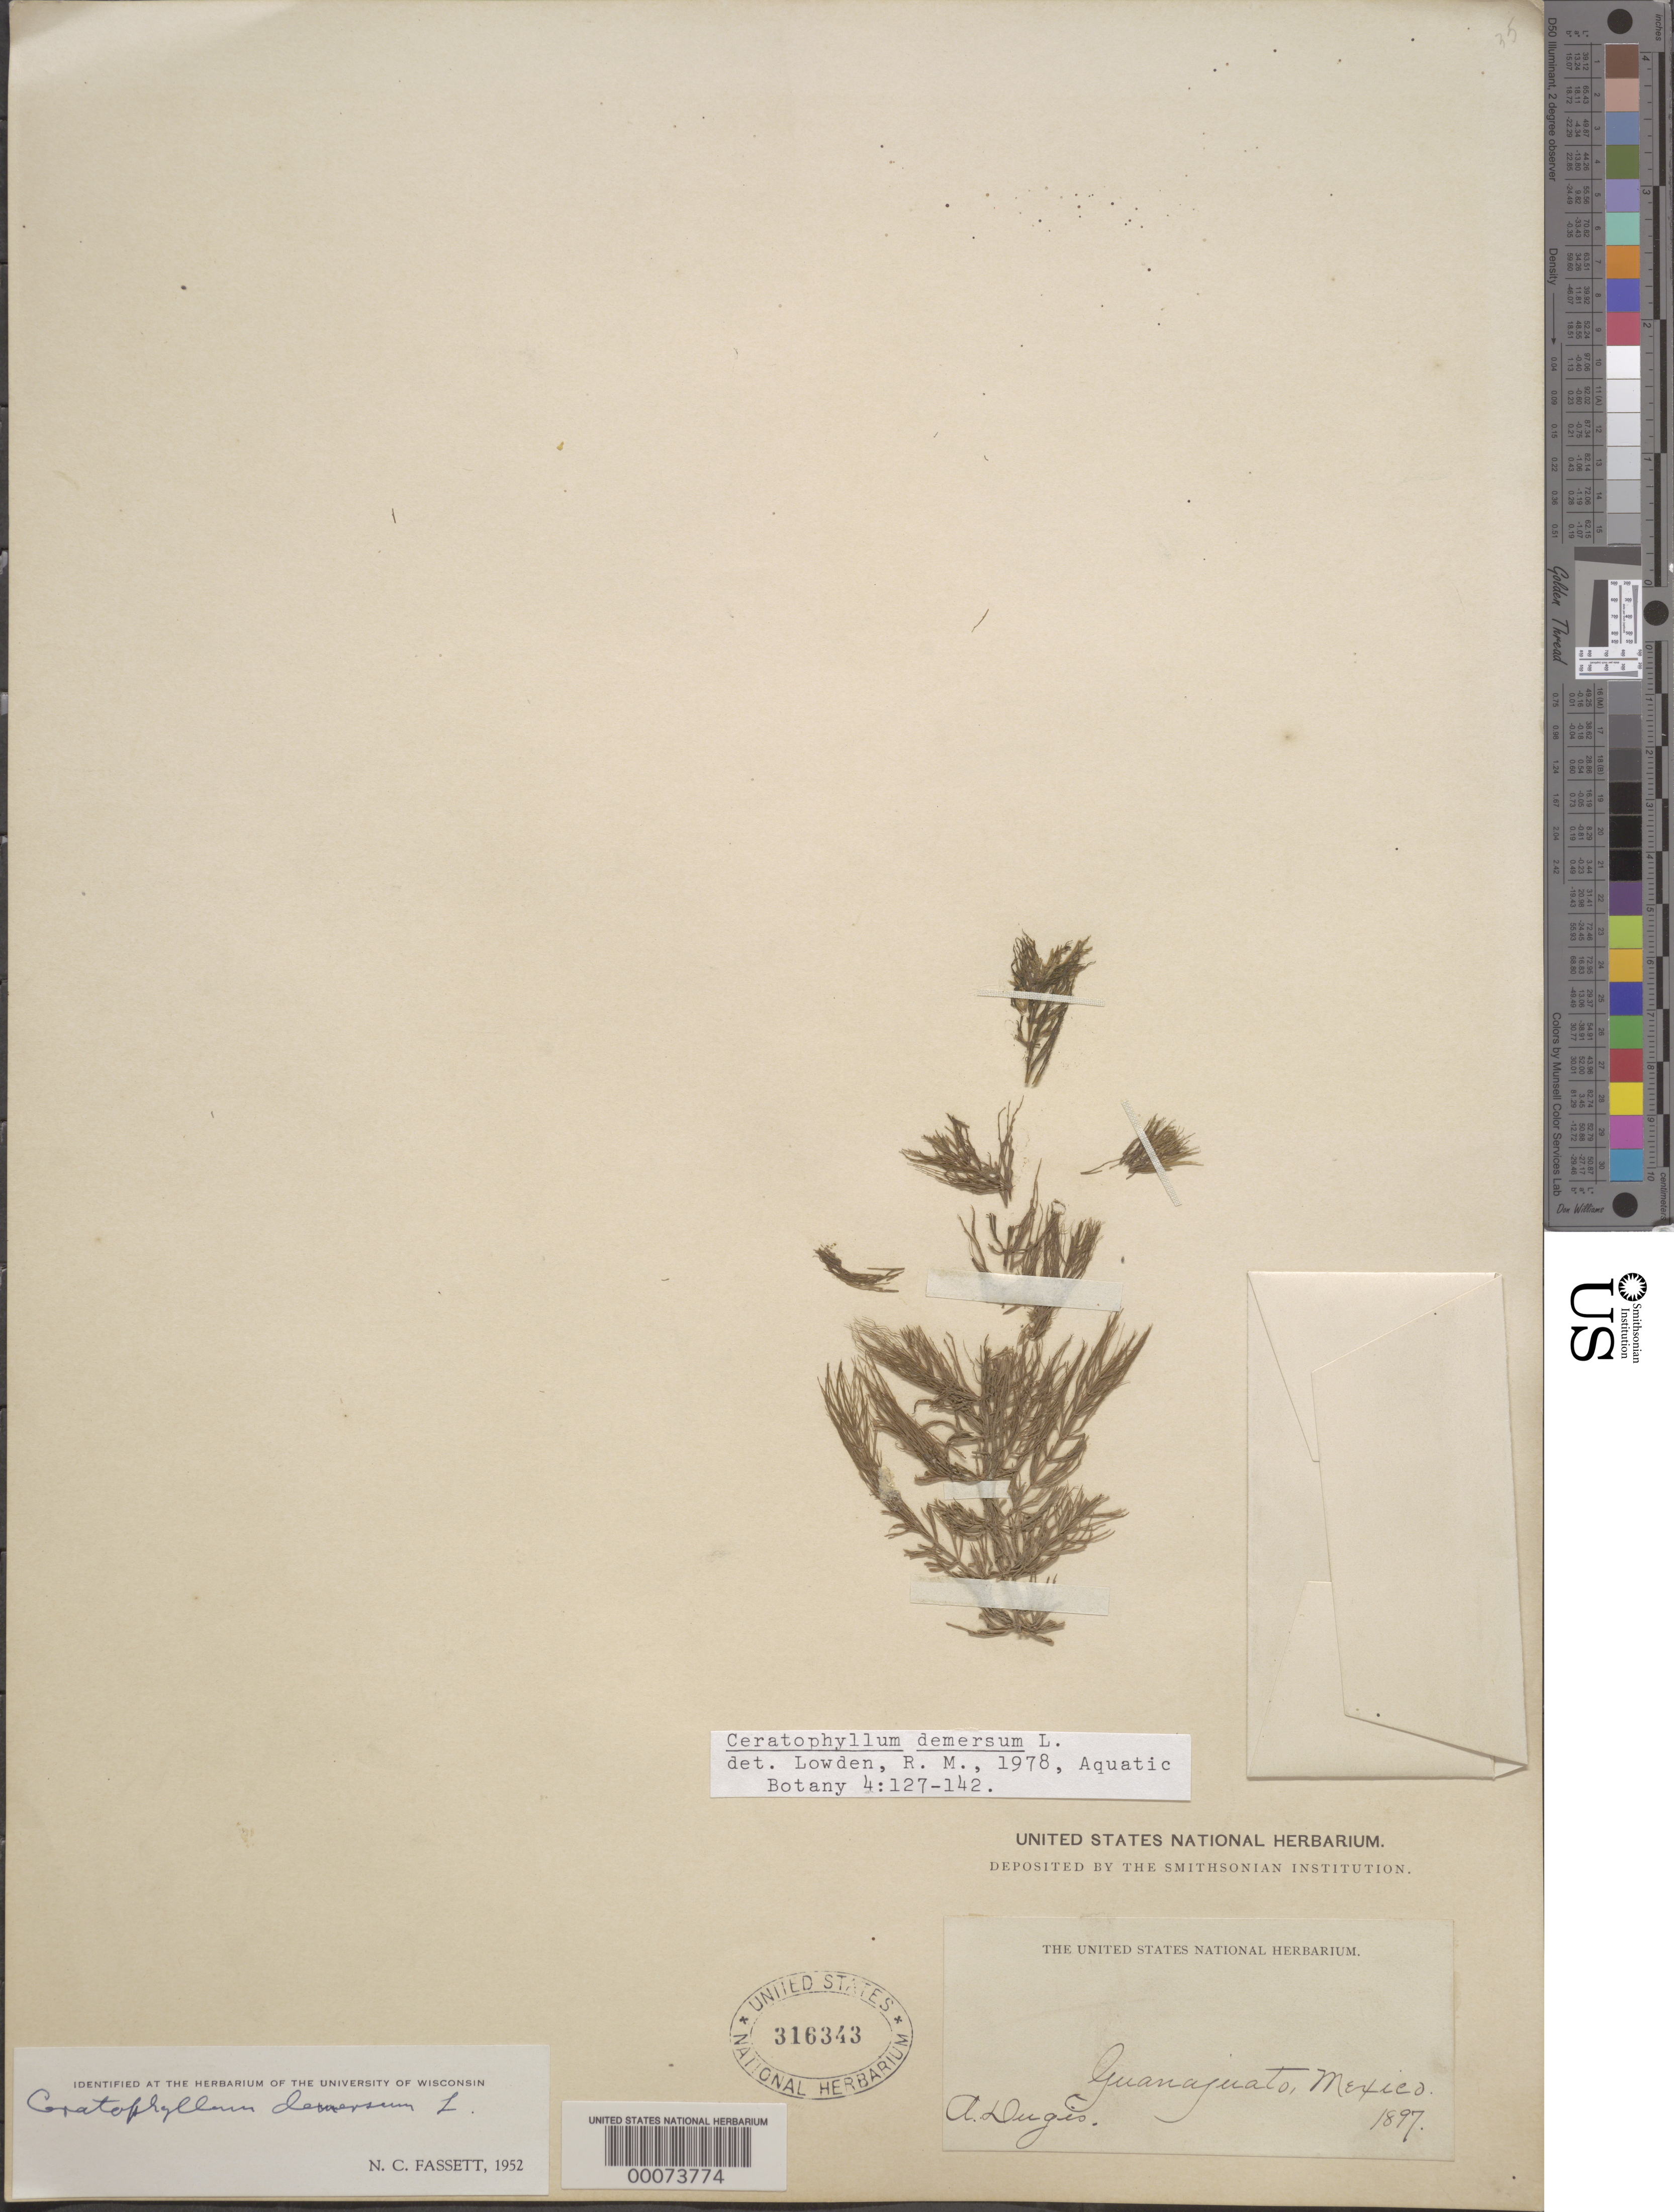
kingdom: Plantae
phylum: Tracheophyta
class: Magnoliopsida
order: Ceratophyllales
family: Ceratophyllaceae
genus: Ceratophyllum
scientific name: Ceratophyllum demersum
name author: L.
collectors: A. Duges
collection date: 1897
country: Mexico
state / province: Guanajuato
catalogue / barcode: US 316343